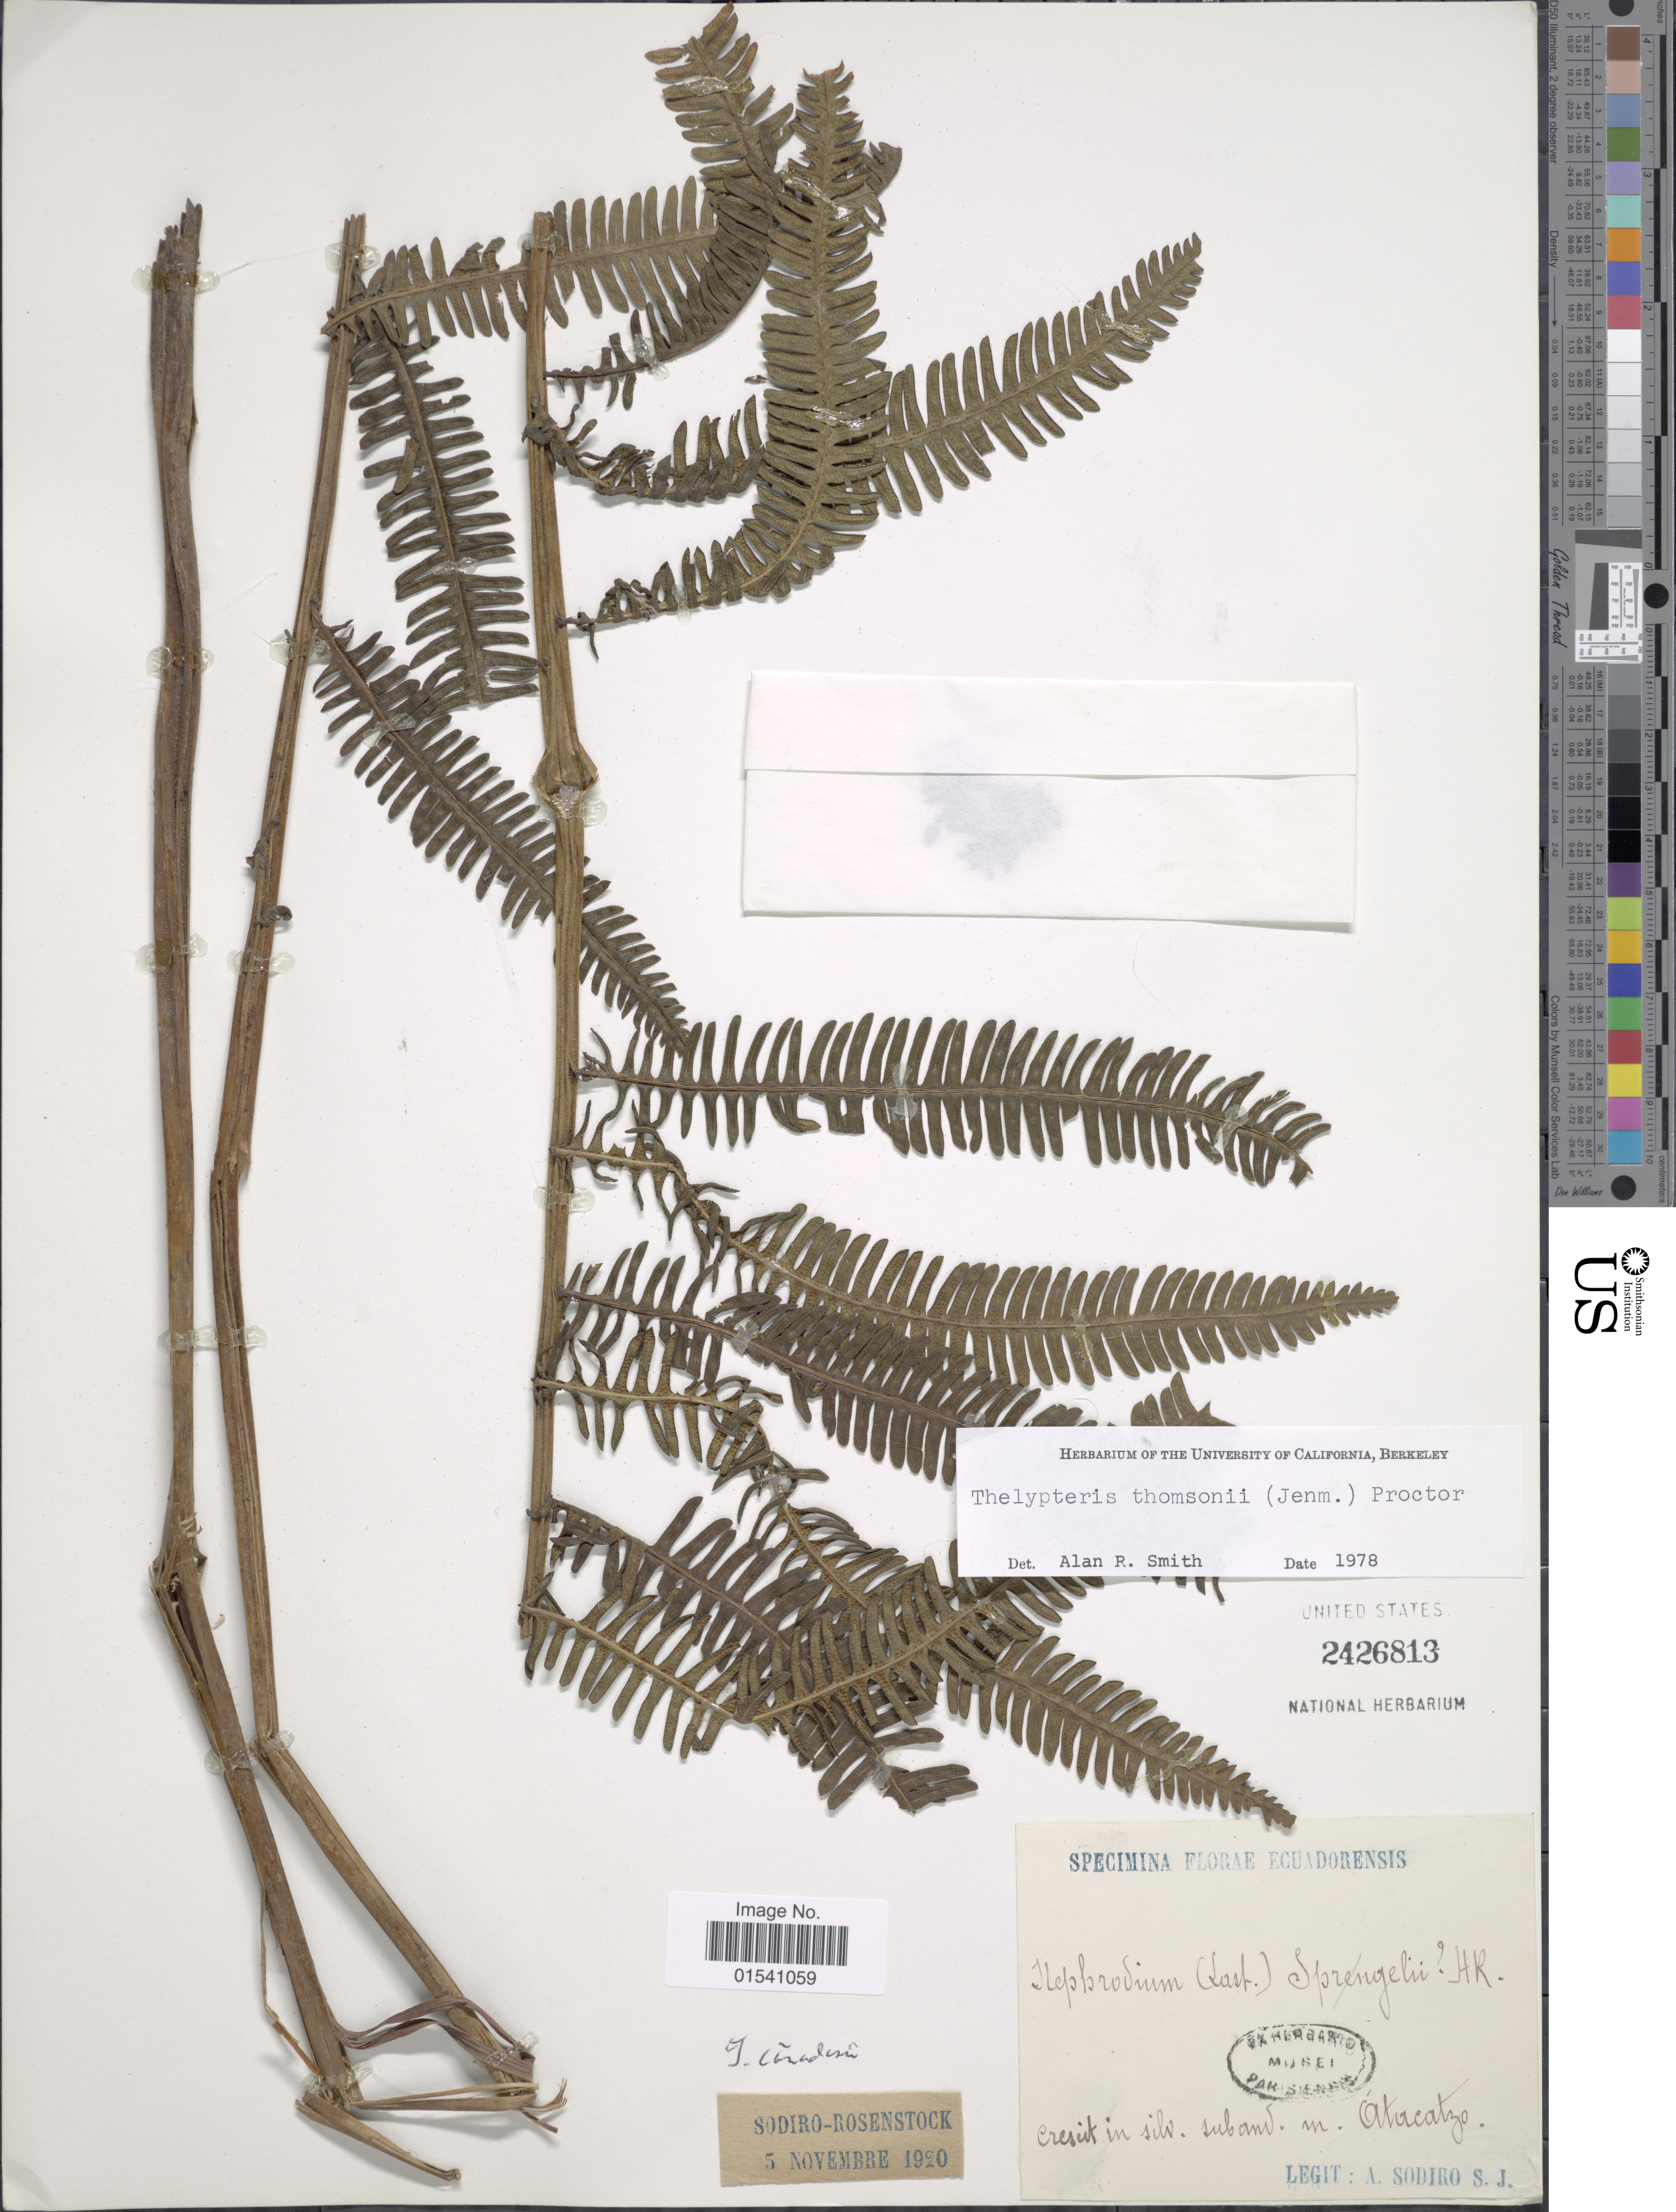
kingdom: Plantae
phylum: Tracheophyta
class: Polypodiopsida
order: Polypodiales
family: Thelypteridaceae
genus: Amauropelta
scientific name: Amauropelta thomsonii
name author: (Jenman) Pic. Serm.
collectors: A. Sodiro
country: Ecuador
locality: Crescit in silv. suband. in Atacatzo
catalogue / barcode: US 2426813